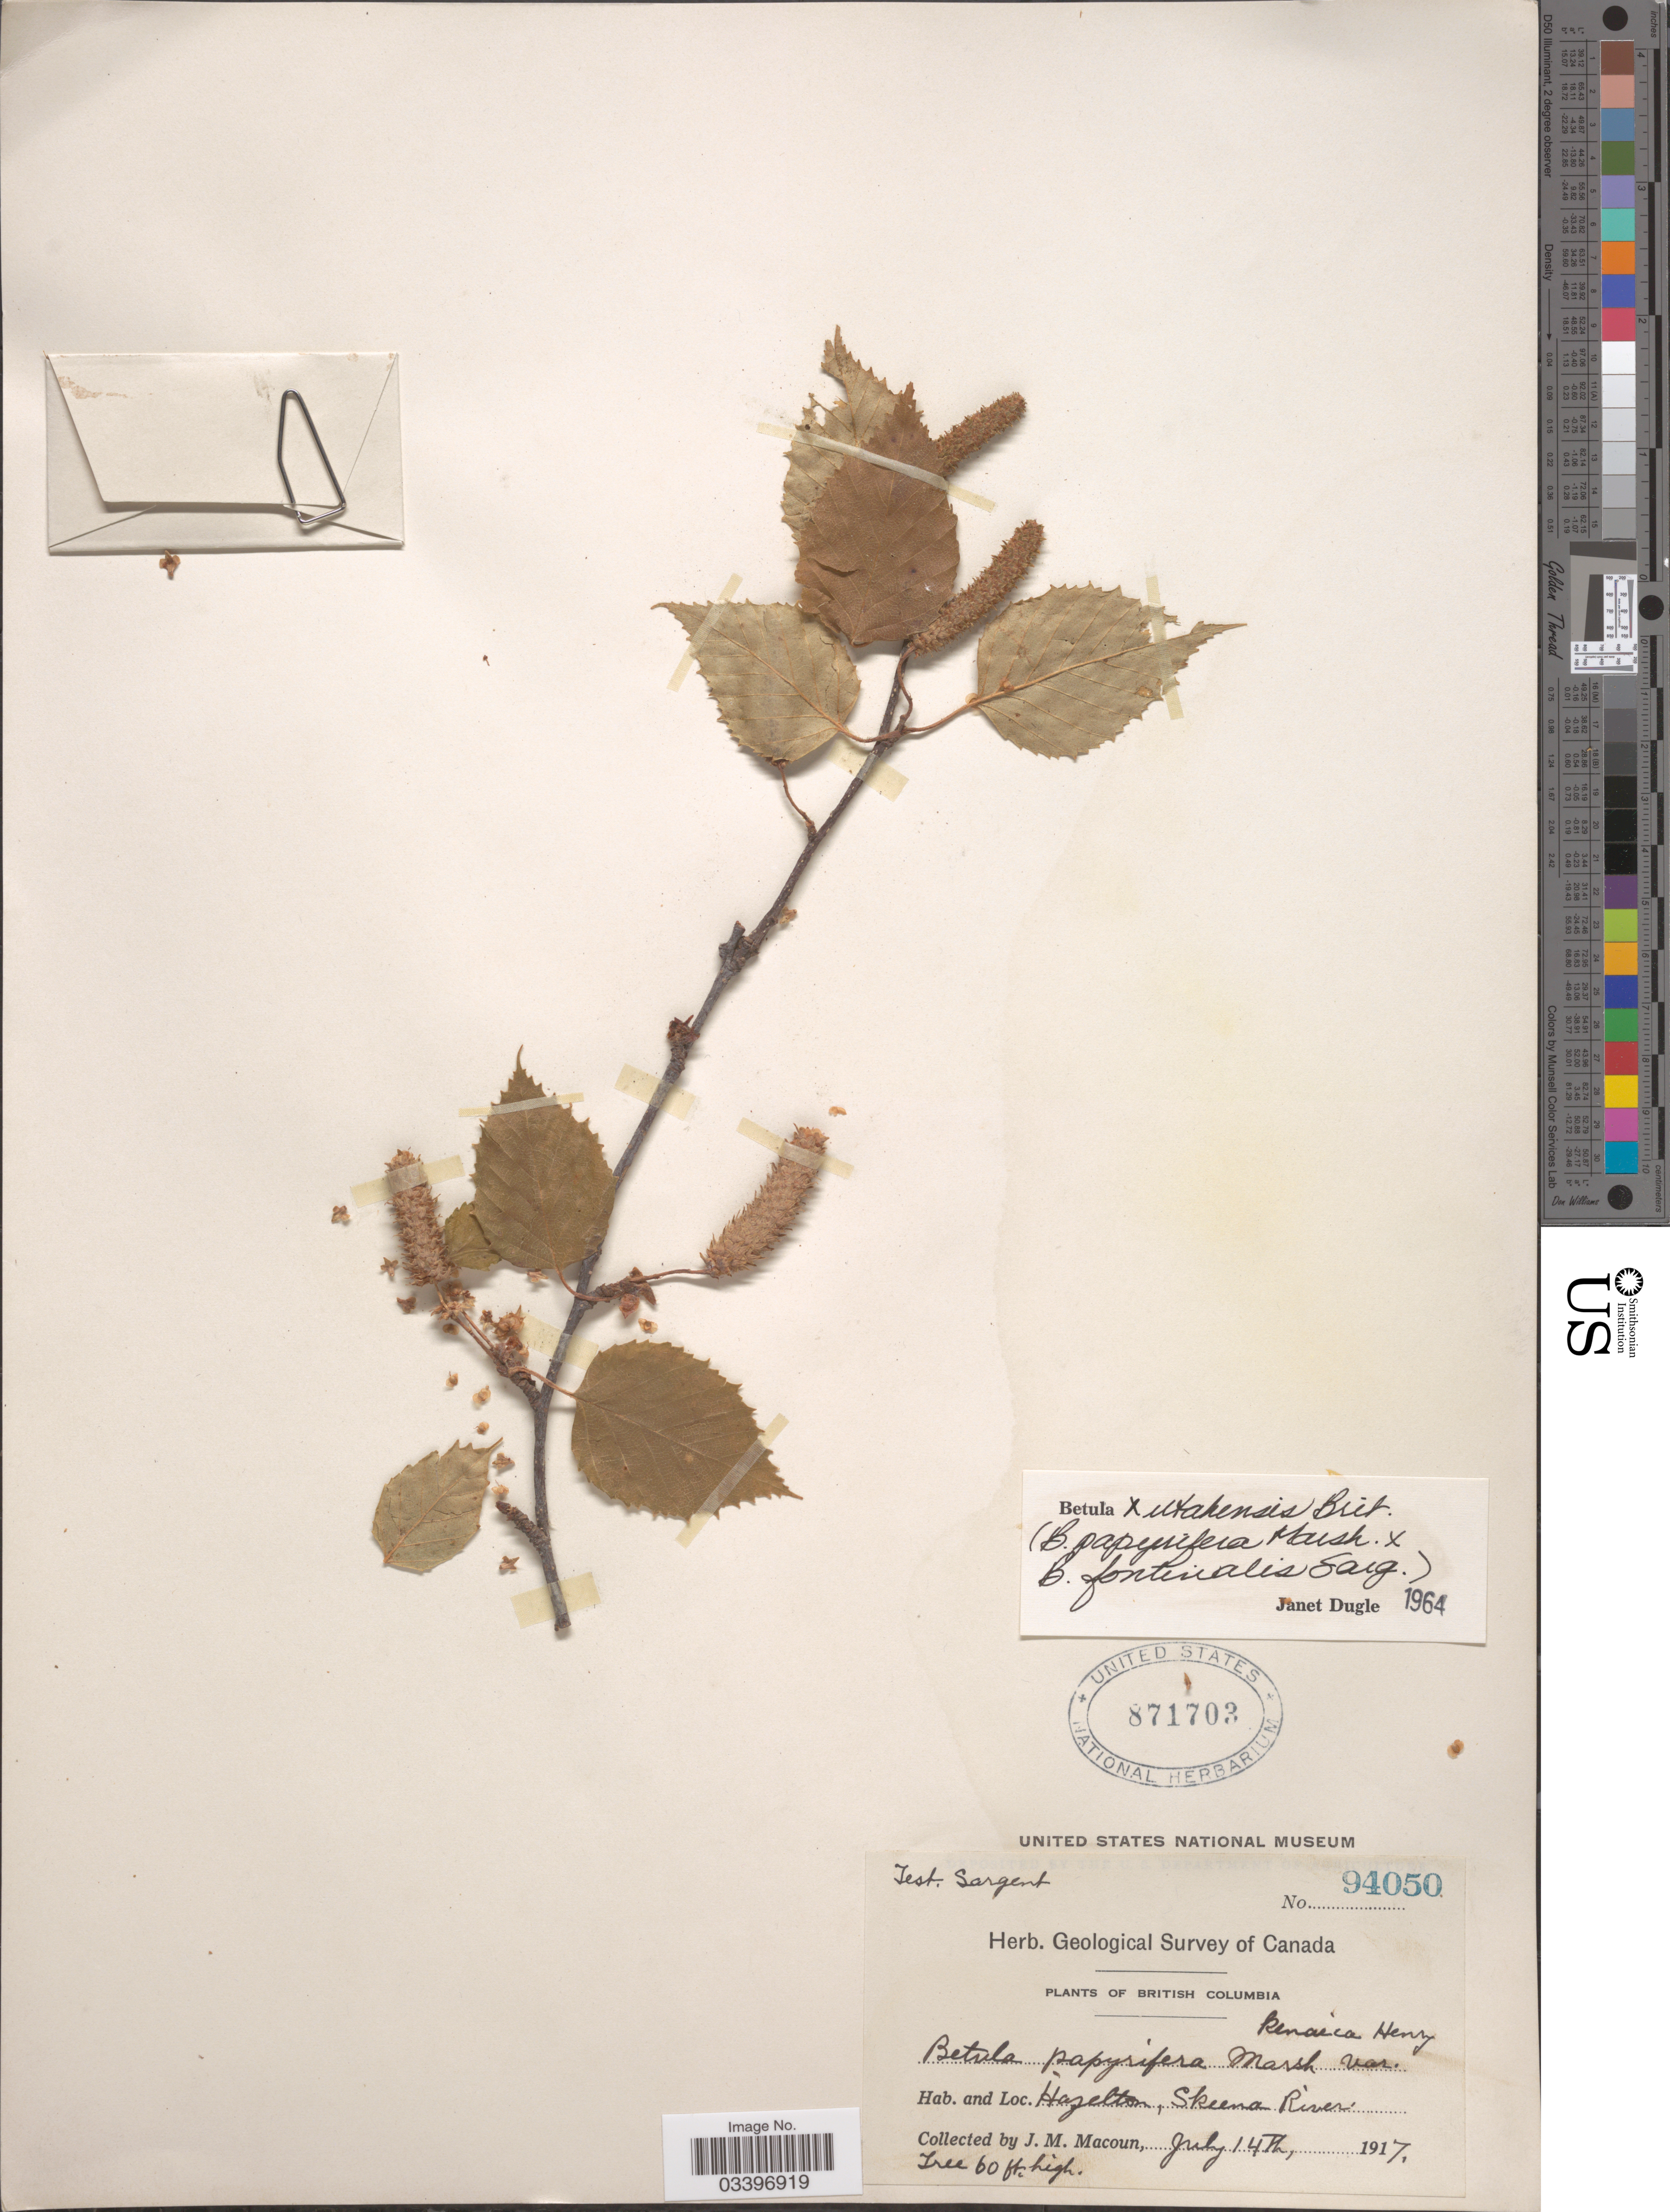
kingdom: Plantae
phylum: Tracheophyta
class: Magnoliopsida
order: Fagales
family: Betulaceae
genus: Betula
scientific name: Betula x utahensis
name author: Britton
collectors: J. M. Macoun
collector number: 94050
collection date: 1917-07-14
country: Canada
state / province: British Columbia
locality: Hazelton, Skeena River.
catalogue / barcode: US 871703